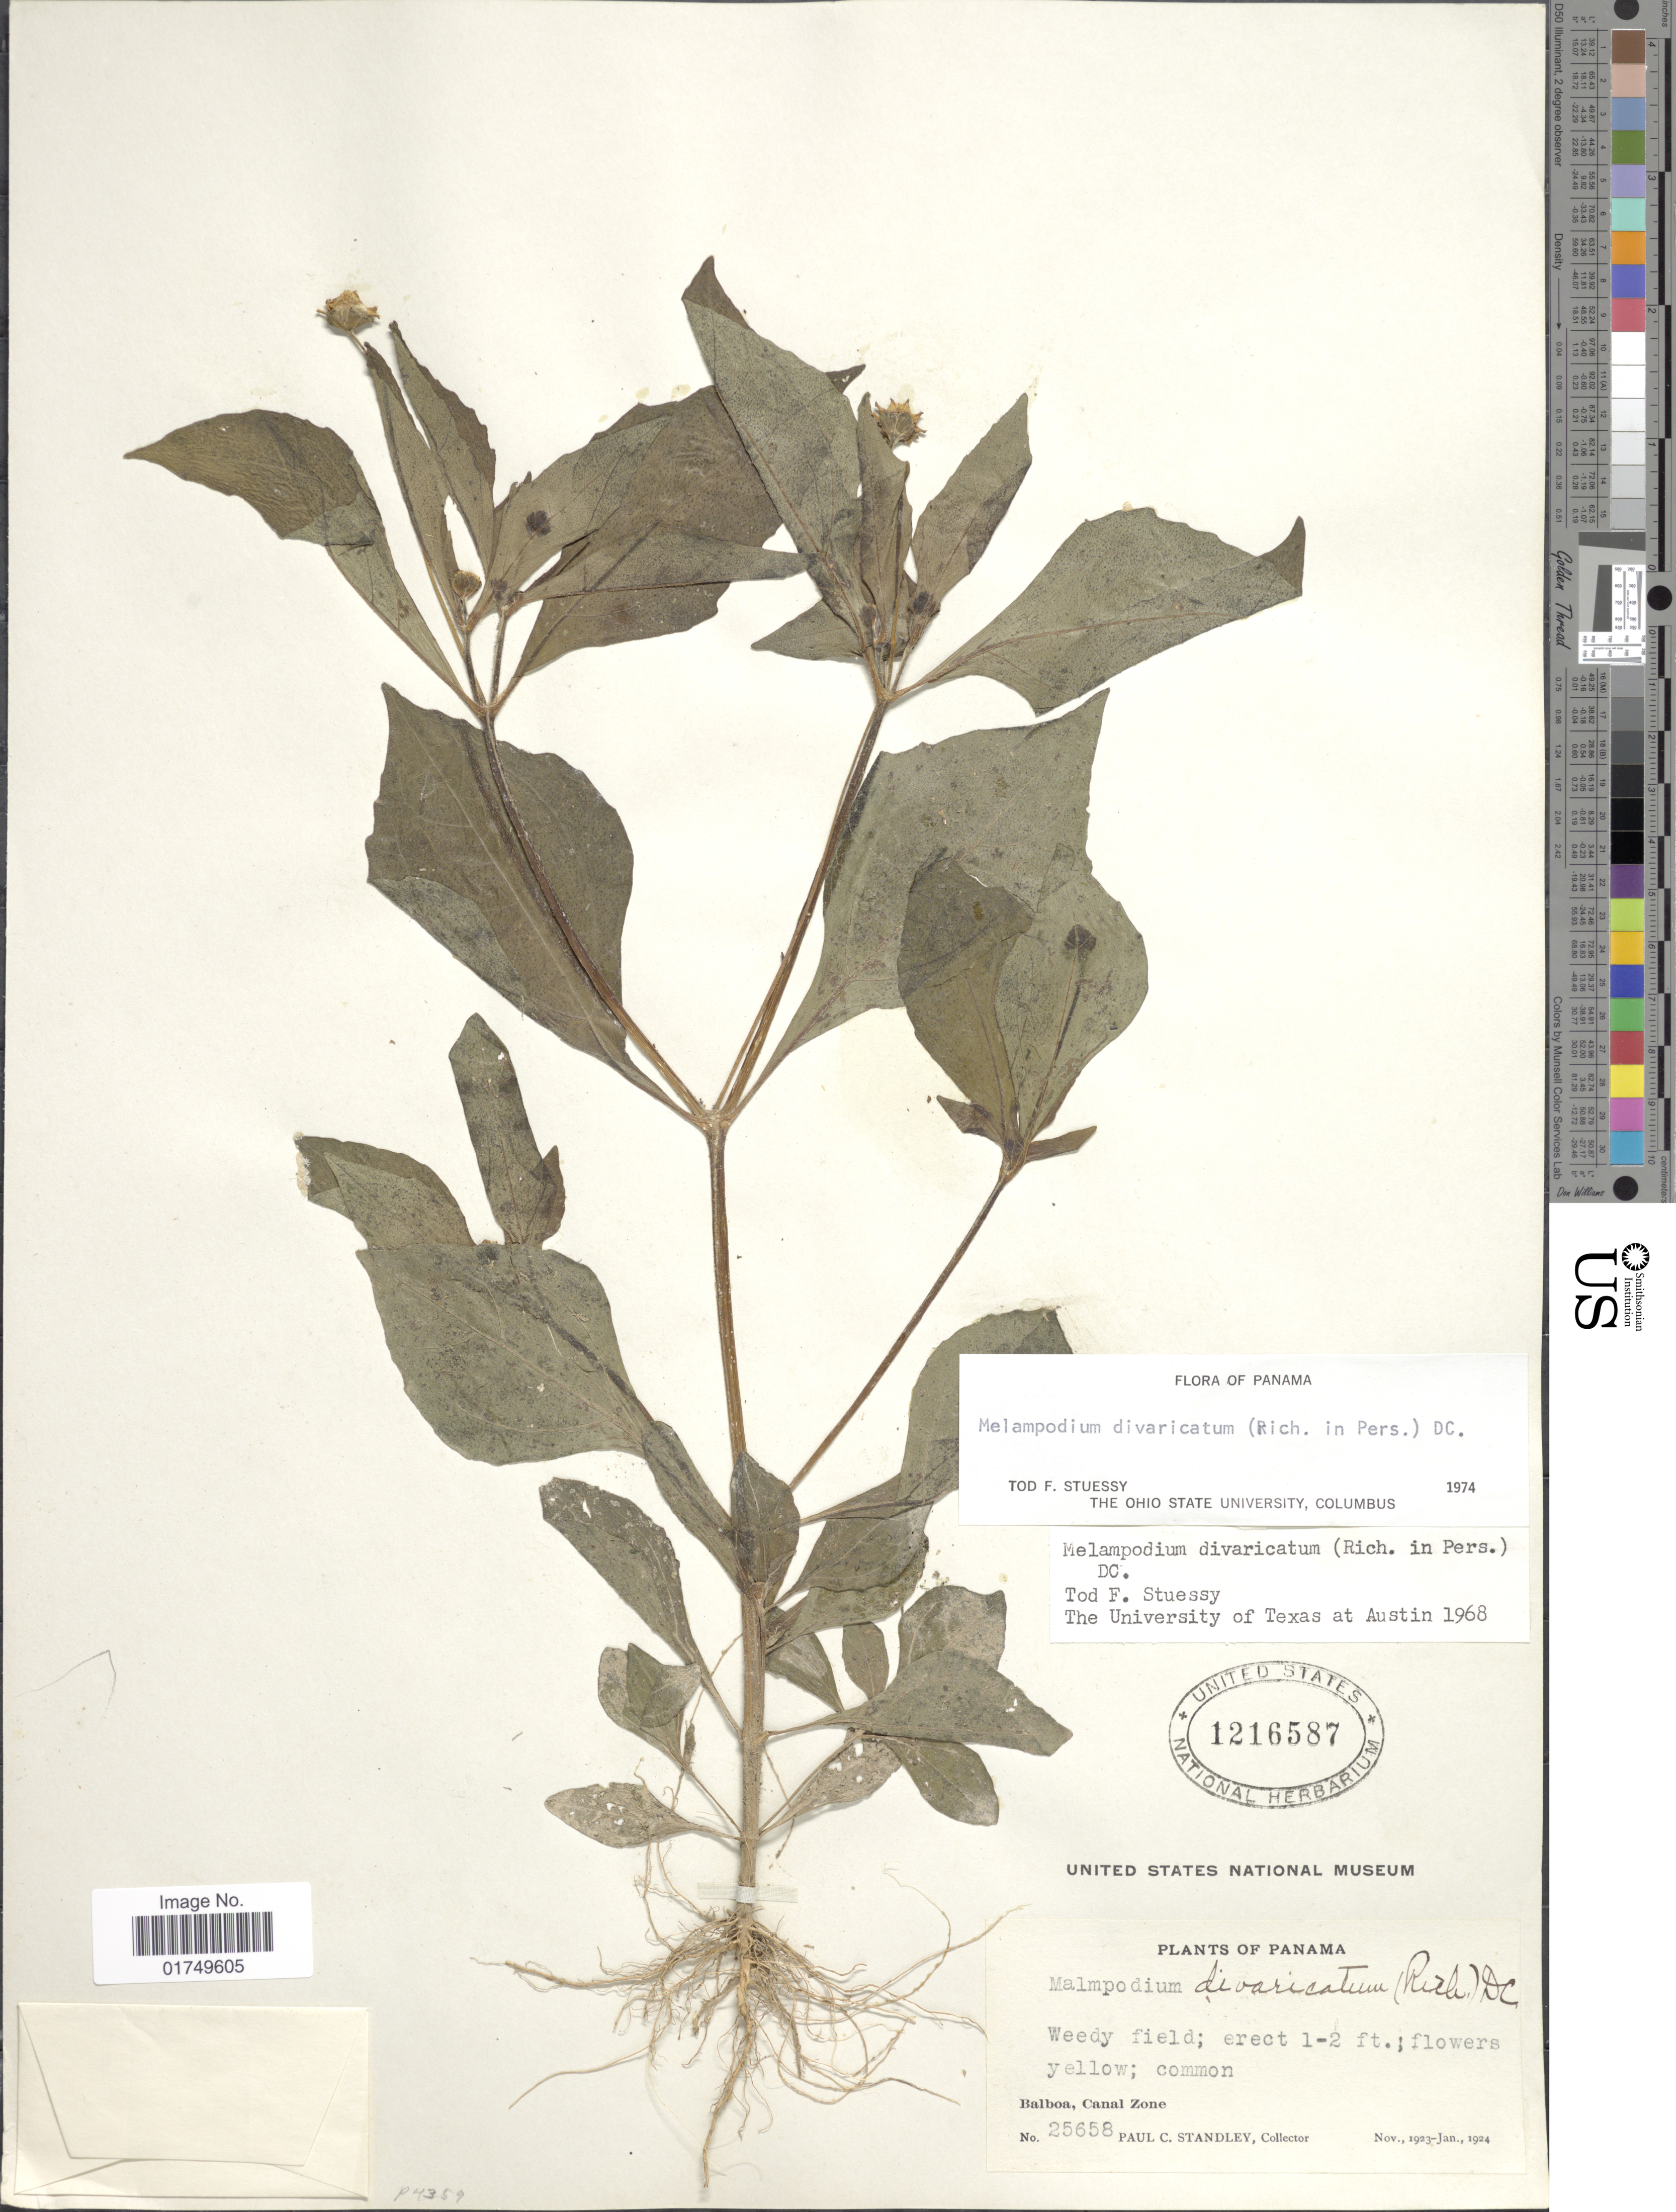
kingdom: Plantae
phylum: Tracheophyta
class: Magnoliopsida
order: Asterales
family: Asteraceae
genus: Melampodium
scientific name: Melampodium divaricatum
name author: (Rich.) DC.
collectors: P. C. Standley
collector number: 25658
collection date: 1923-11/1924-01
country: Panama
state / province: Colón / Panamá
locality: Balboa, Canal Zone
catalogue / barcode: US 1216587